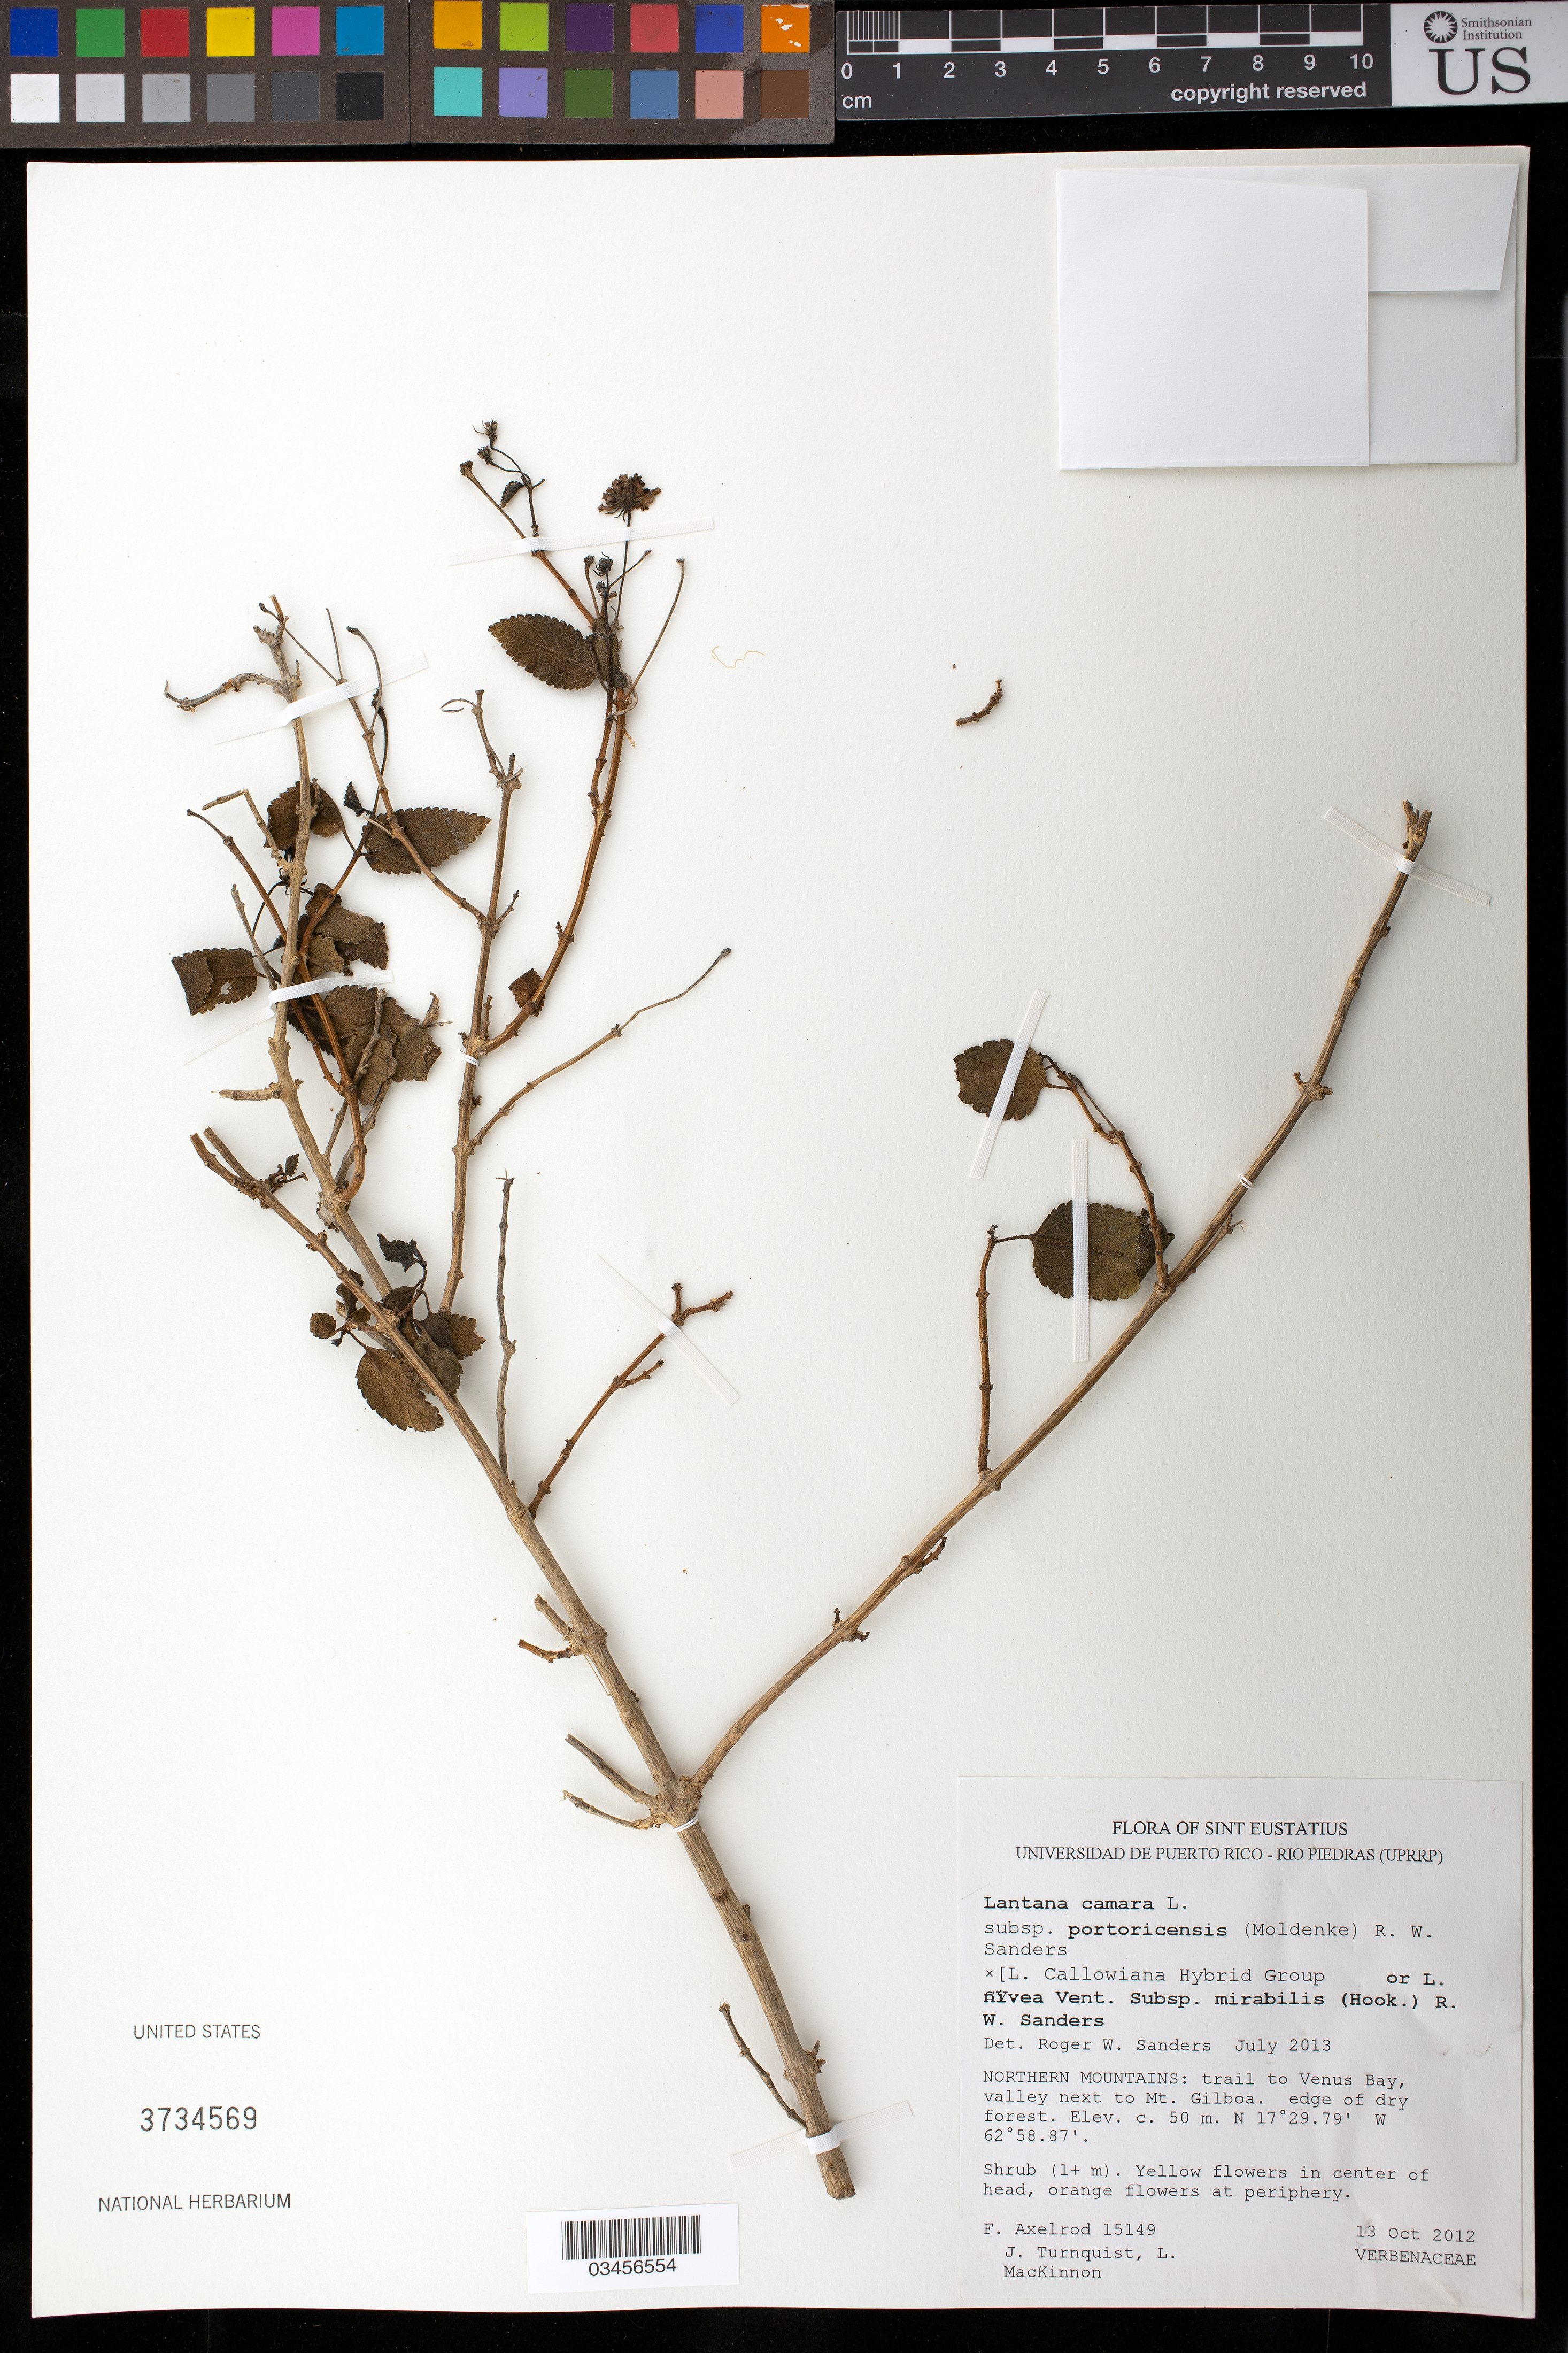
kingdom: Plantae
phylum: Tracheophyta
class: Magnoliopsida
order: Lamiales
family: Verbenaceae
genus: Lantana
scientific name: Lantana camara subsp. portoricensis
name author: (Moldenke) R. W. Sanders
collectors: F. S. Axelrod, J. Turnquist & L. MacKinnon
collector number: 15149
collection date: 2012-10-13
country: Netherlands Antilles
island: Sint Eustatius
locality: Northern Mountains: trail to Venus Bay, valley next to Mt. Gilboa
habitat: Edge of dry forest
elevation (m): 50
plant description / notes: Note on label: " x [L. Callowiana Hybrid Group or L. nivea Vent. subsp. mirabilit (Hook.) r. W. Sanders det. Roger W. Sanders]"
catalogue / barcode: US 3734569